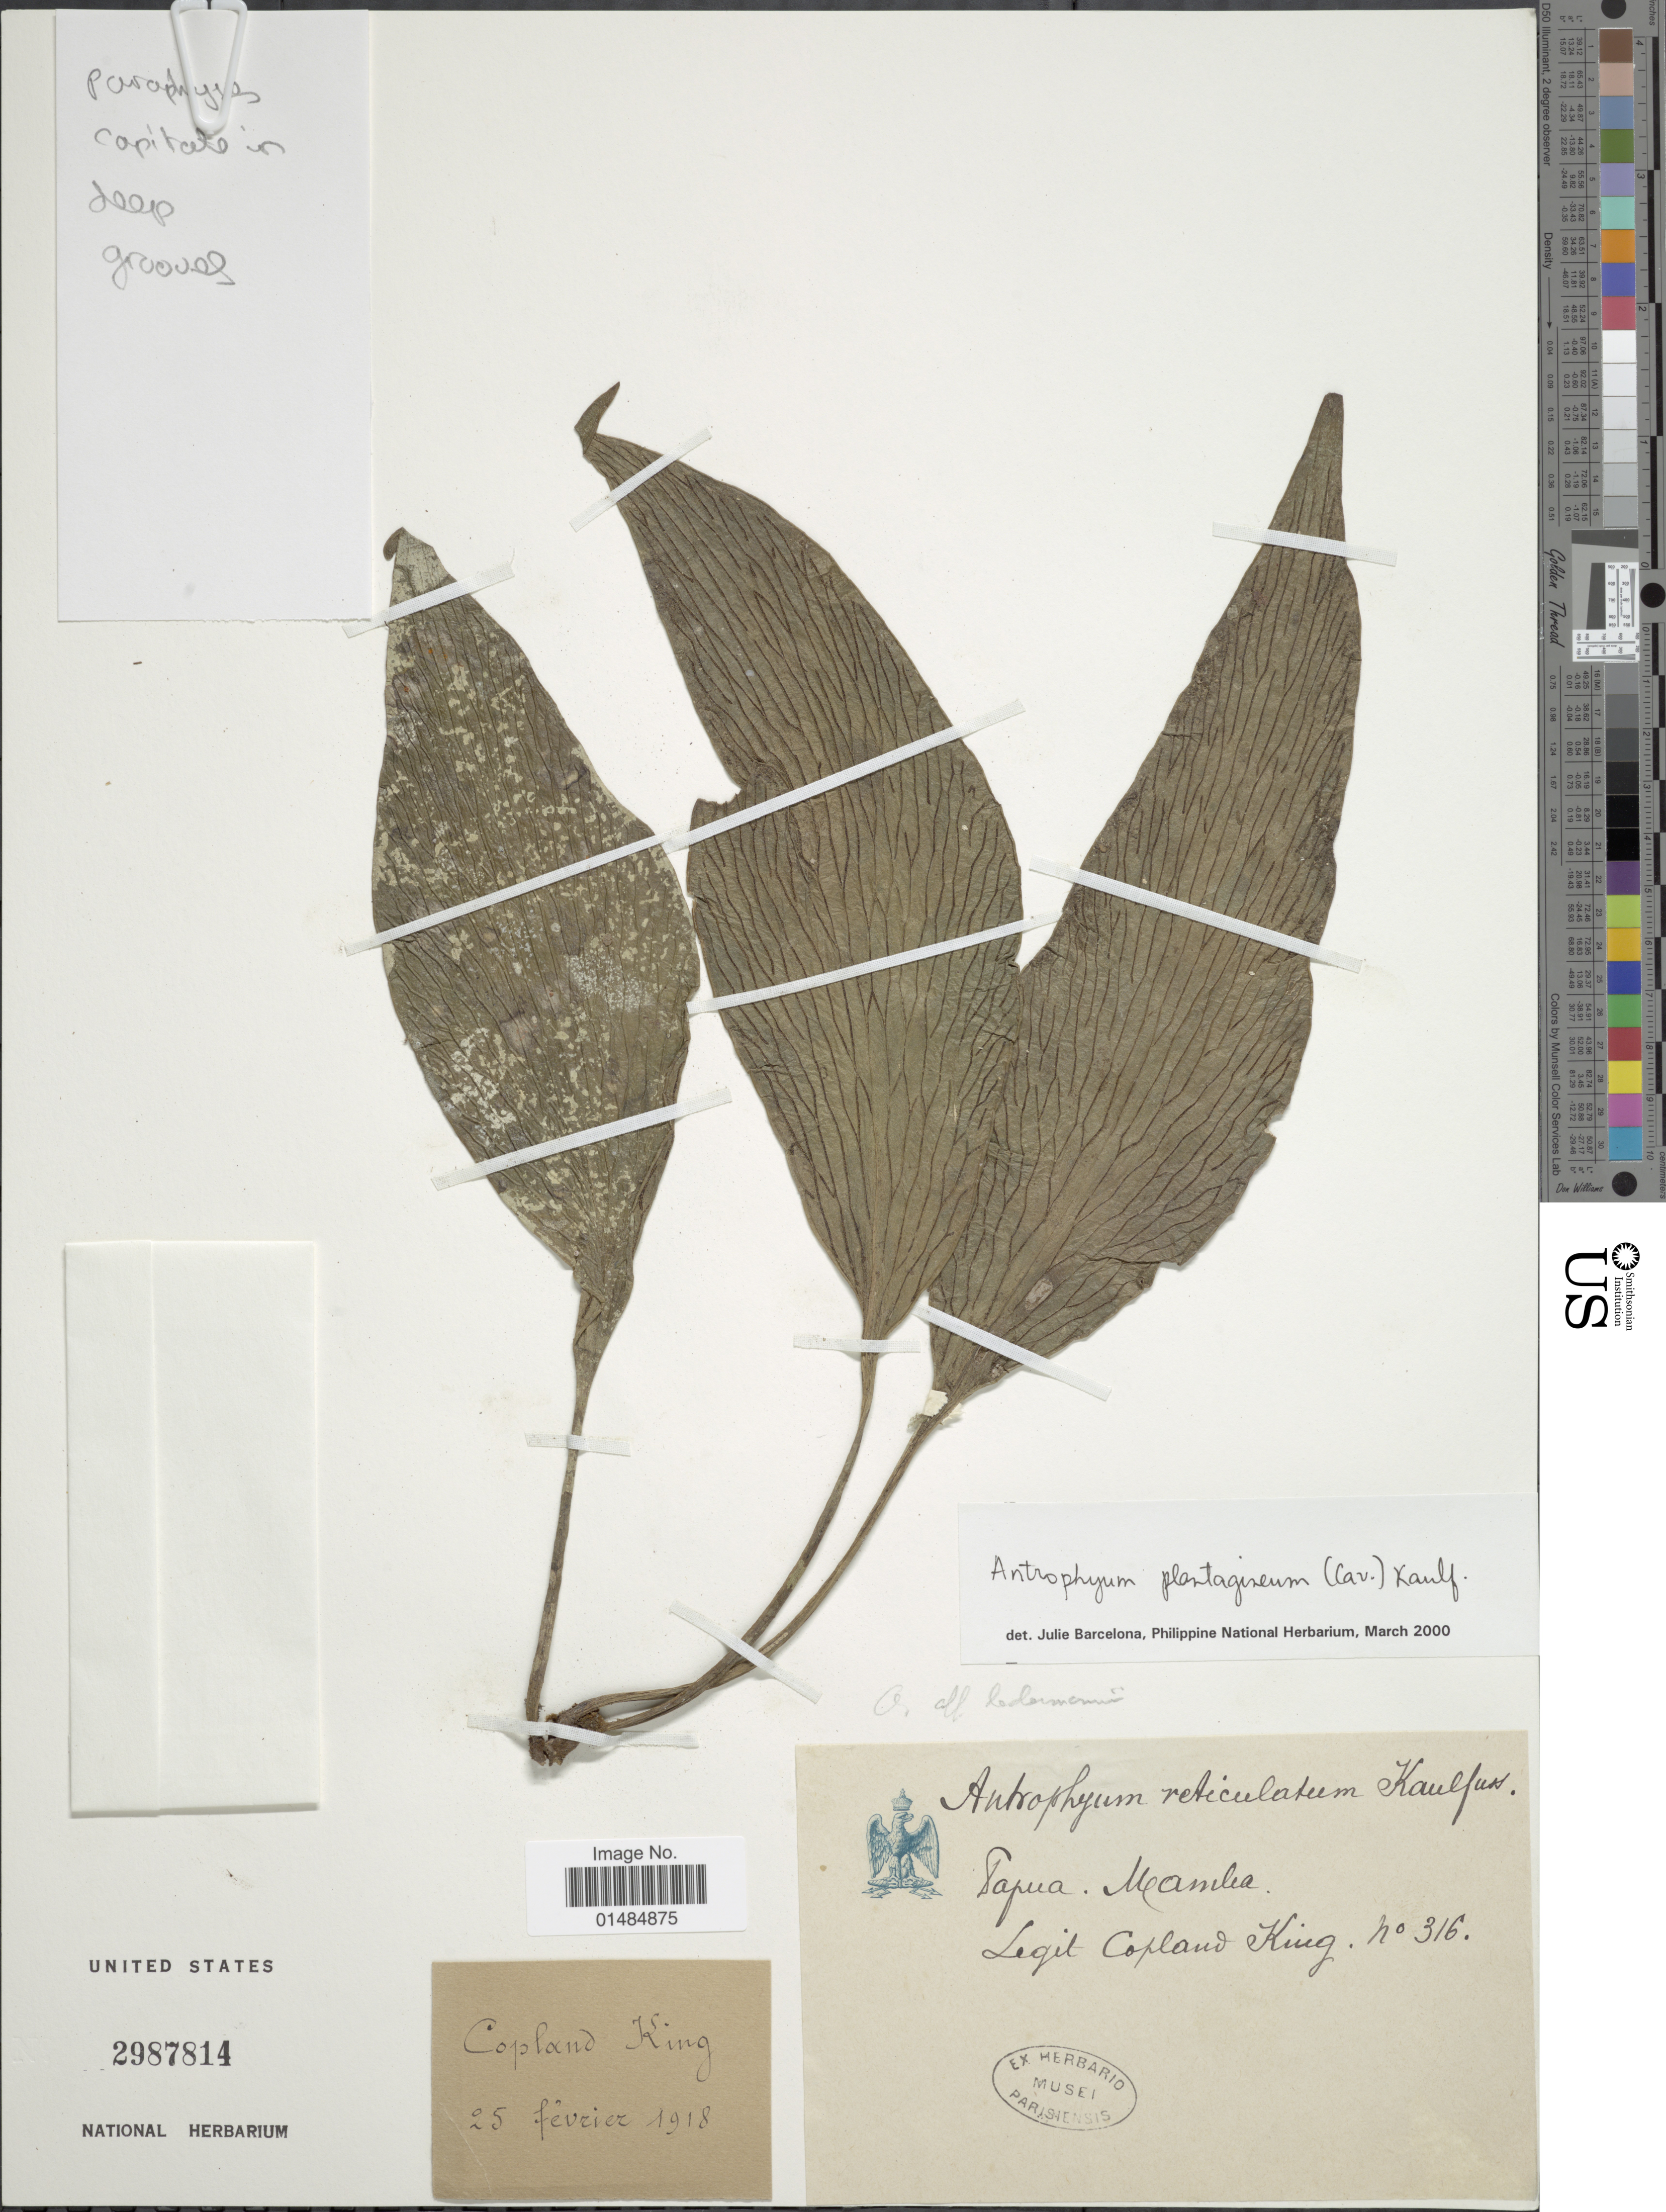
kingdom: Plantae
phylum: Tracheophyta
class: Polypodiopsida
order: Polypodiales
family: Pteridaceae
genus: Antrophyum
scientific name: Antrophyum plantagineum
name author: (Cav.) Kaulf.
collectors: C. King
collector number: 316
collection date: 1918-02-25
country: Philippines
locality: Tapua, Manila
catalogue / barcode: US 2987814